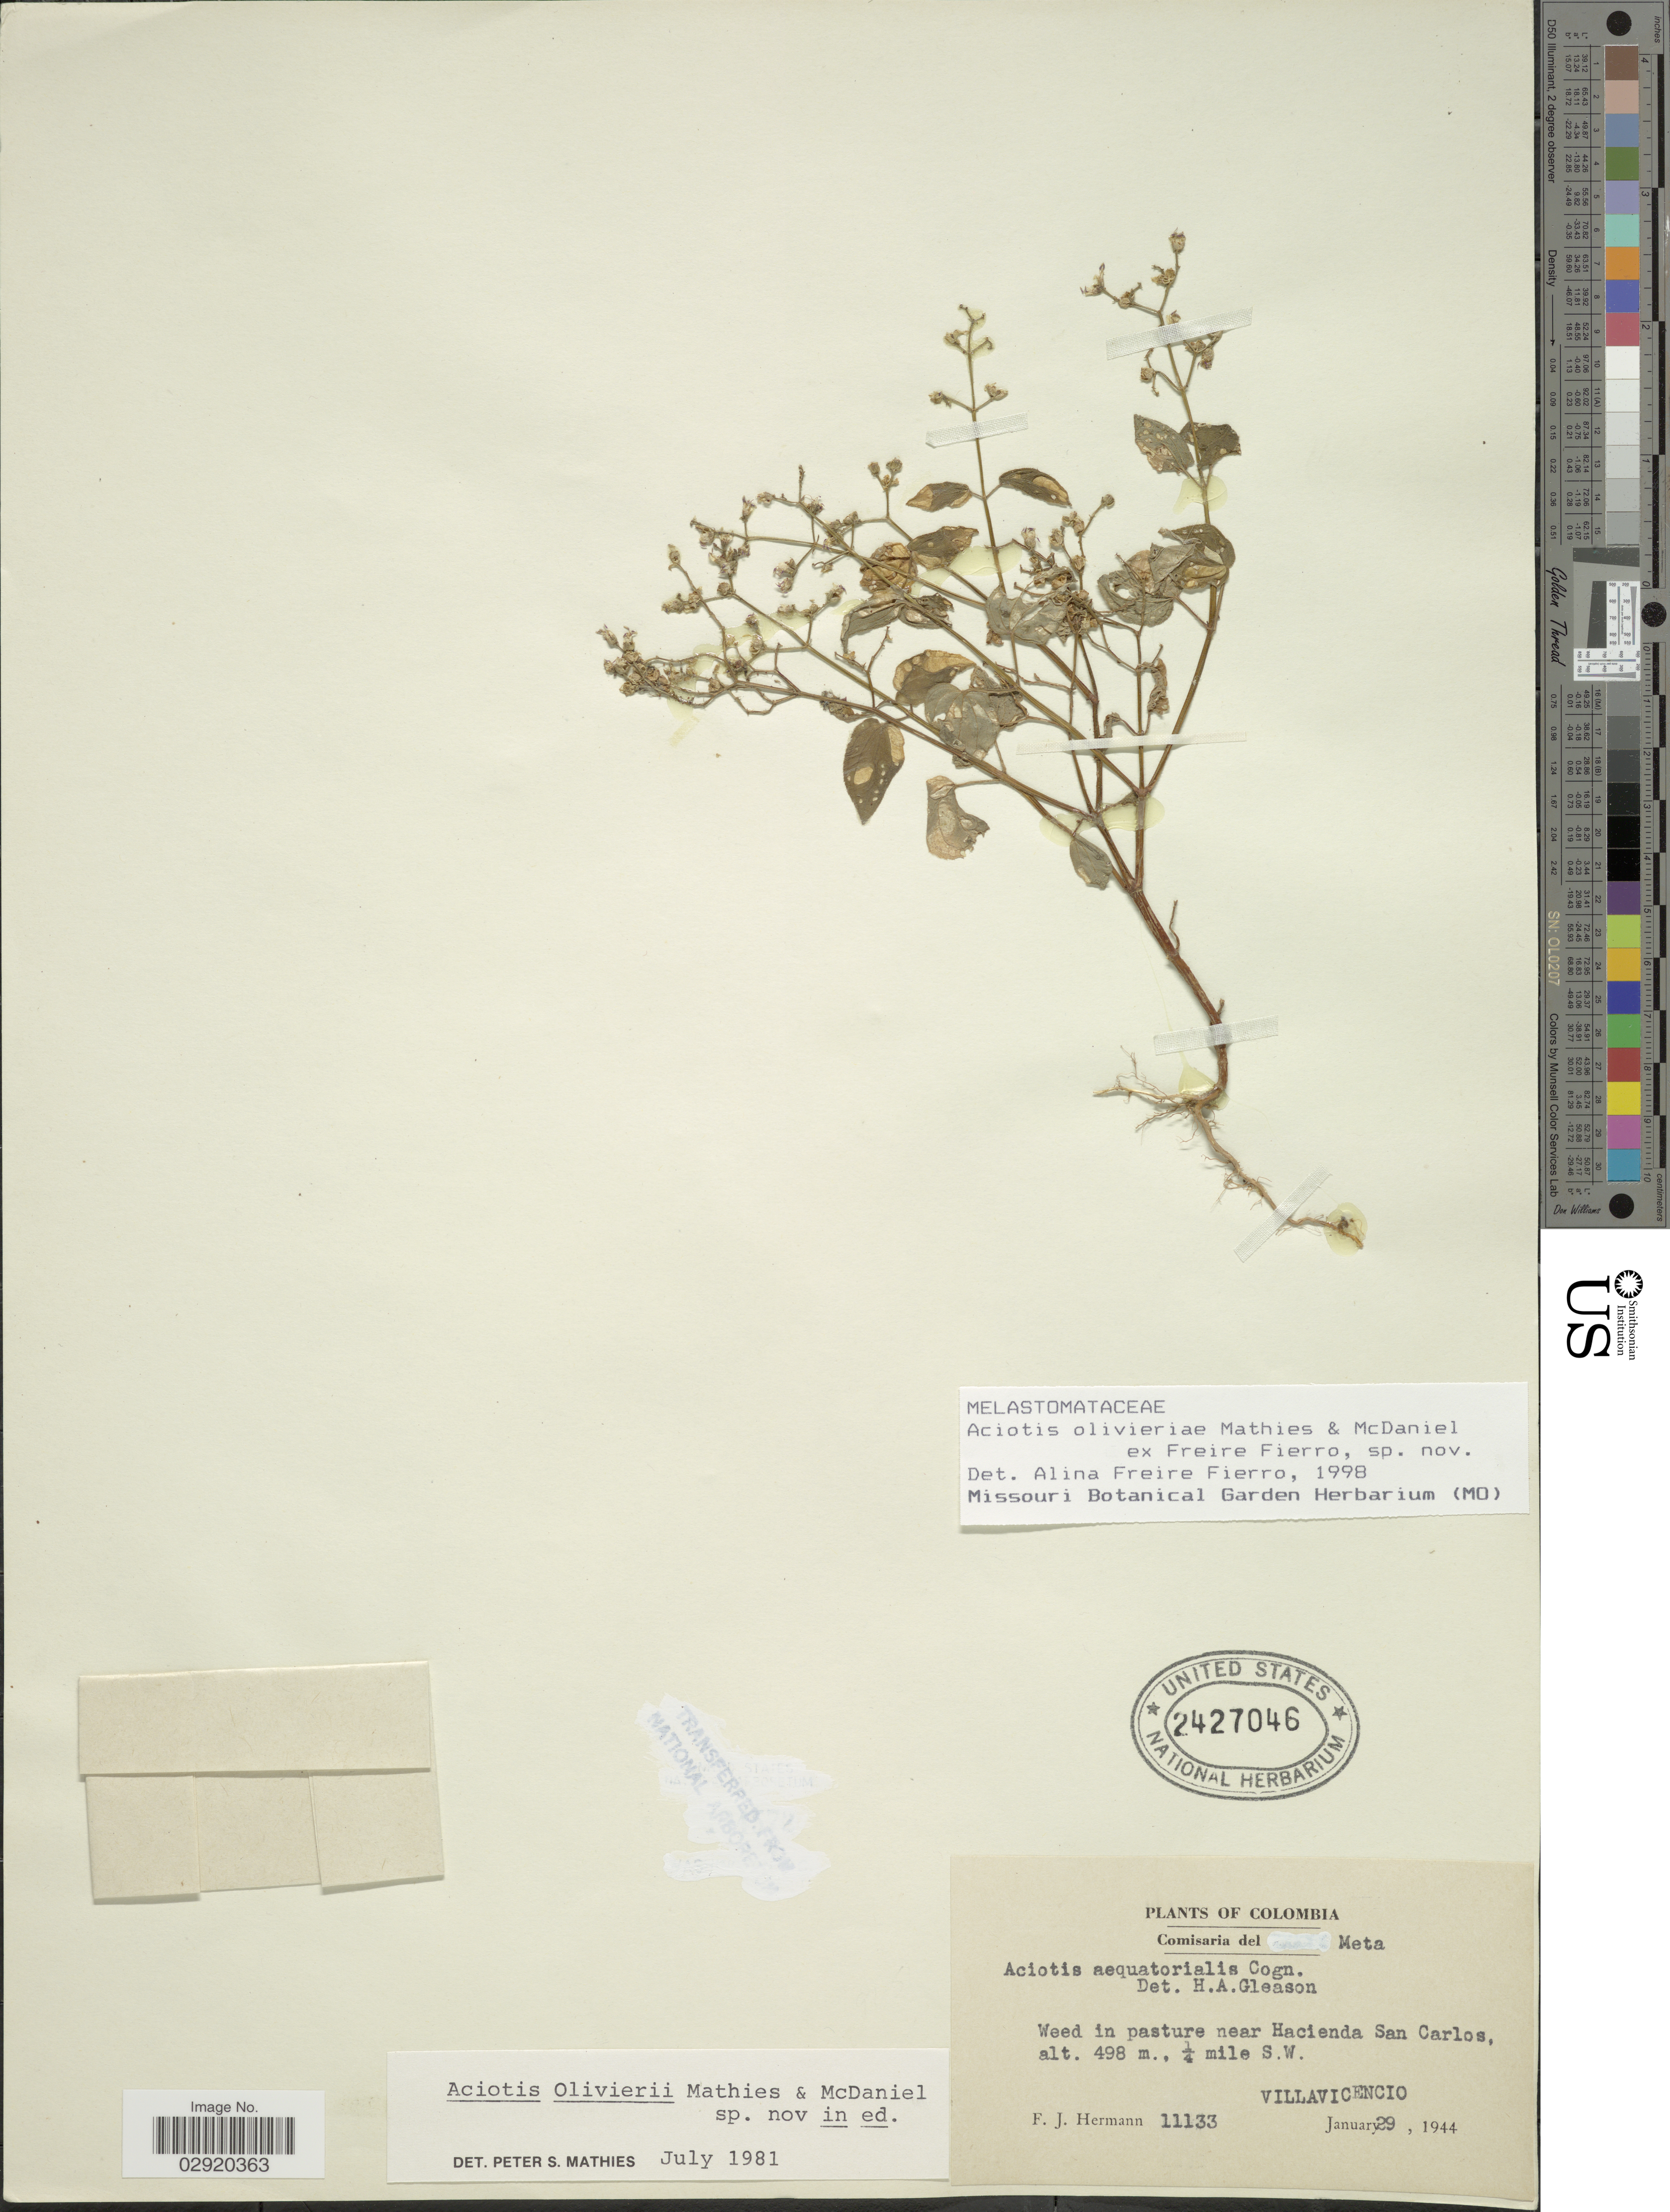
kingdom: Plantae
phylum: Tracheophyta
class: Magnoliopsida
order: Myrtales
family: Melastomataceae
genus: Aciotis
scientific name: Aciotis olivieriana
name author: Freire-Fierro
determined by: Freire-Fierro, A.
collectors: F. J. Hermann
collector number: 11133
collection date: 1944-01-29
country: Colombia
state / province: Meta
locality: Comisaria del Meta. Weed in pasture near Hacienda San Carlos, ¼ mile S.W. Villavicencio.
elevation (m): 498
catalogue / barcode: US 2427046